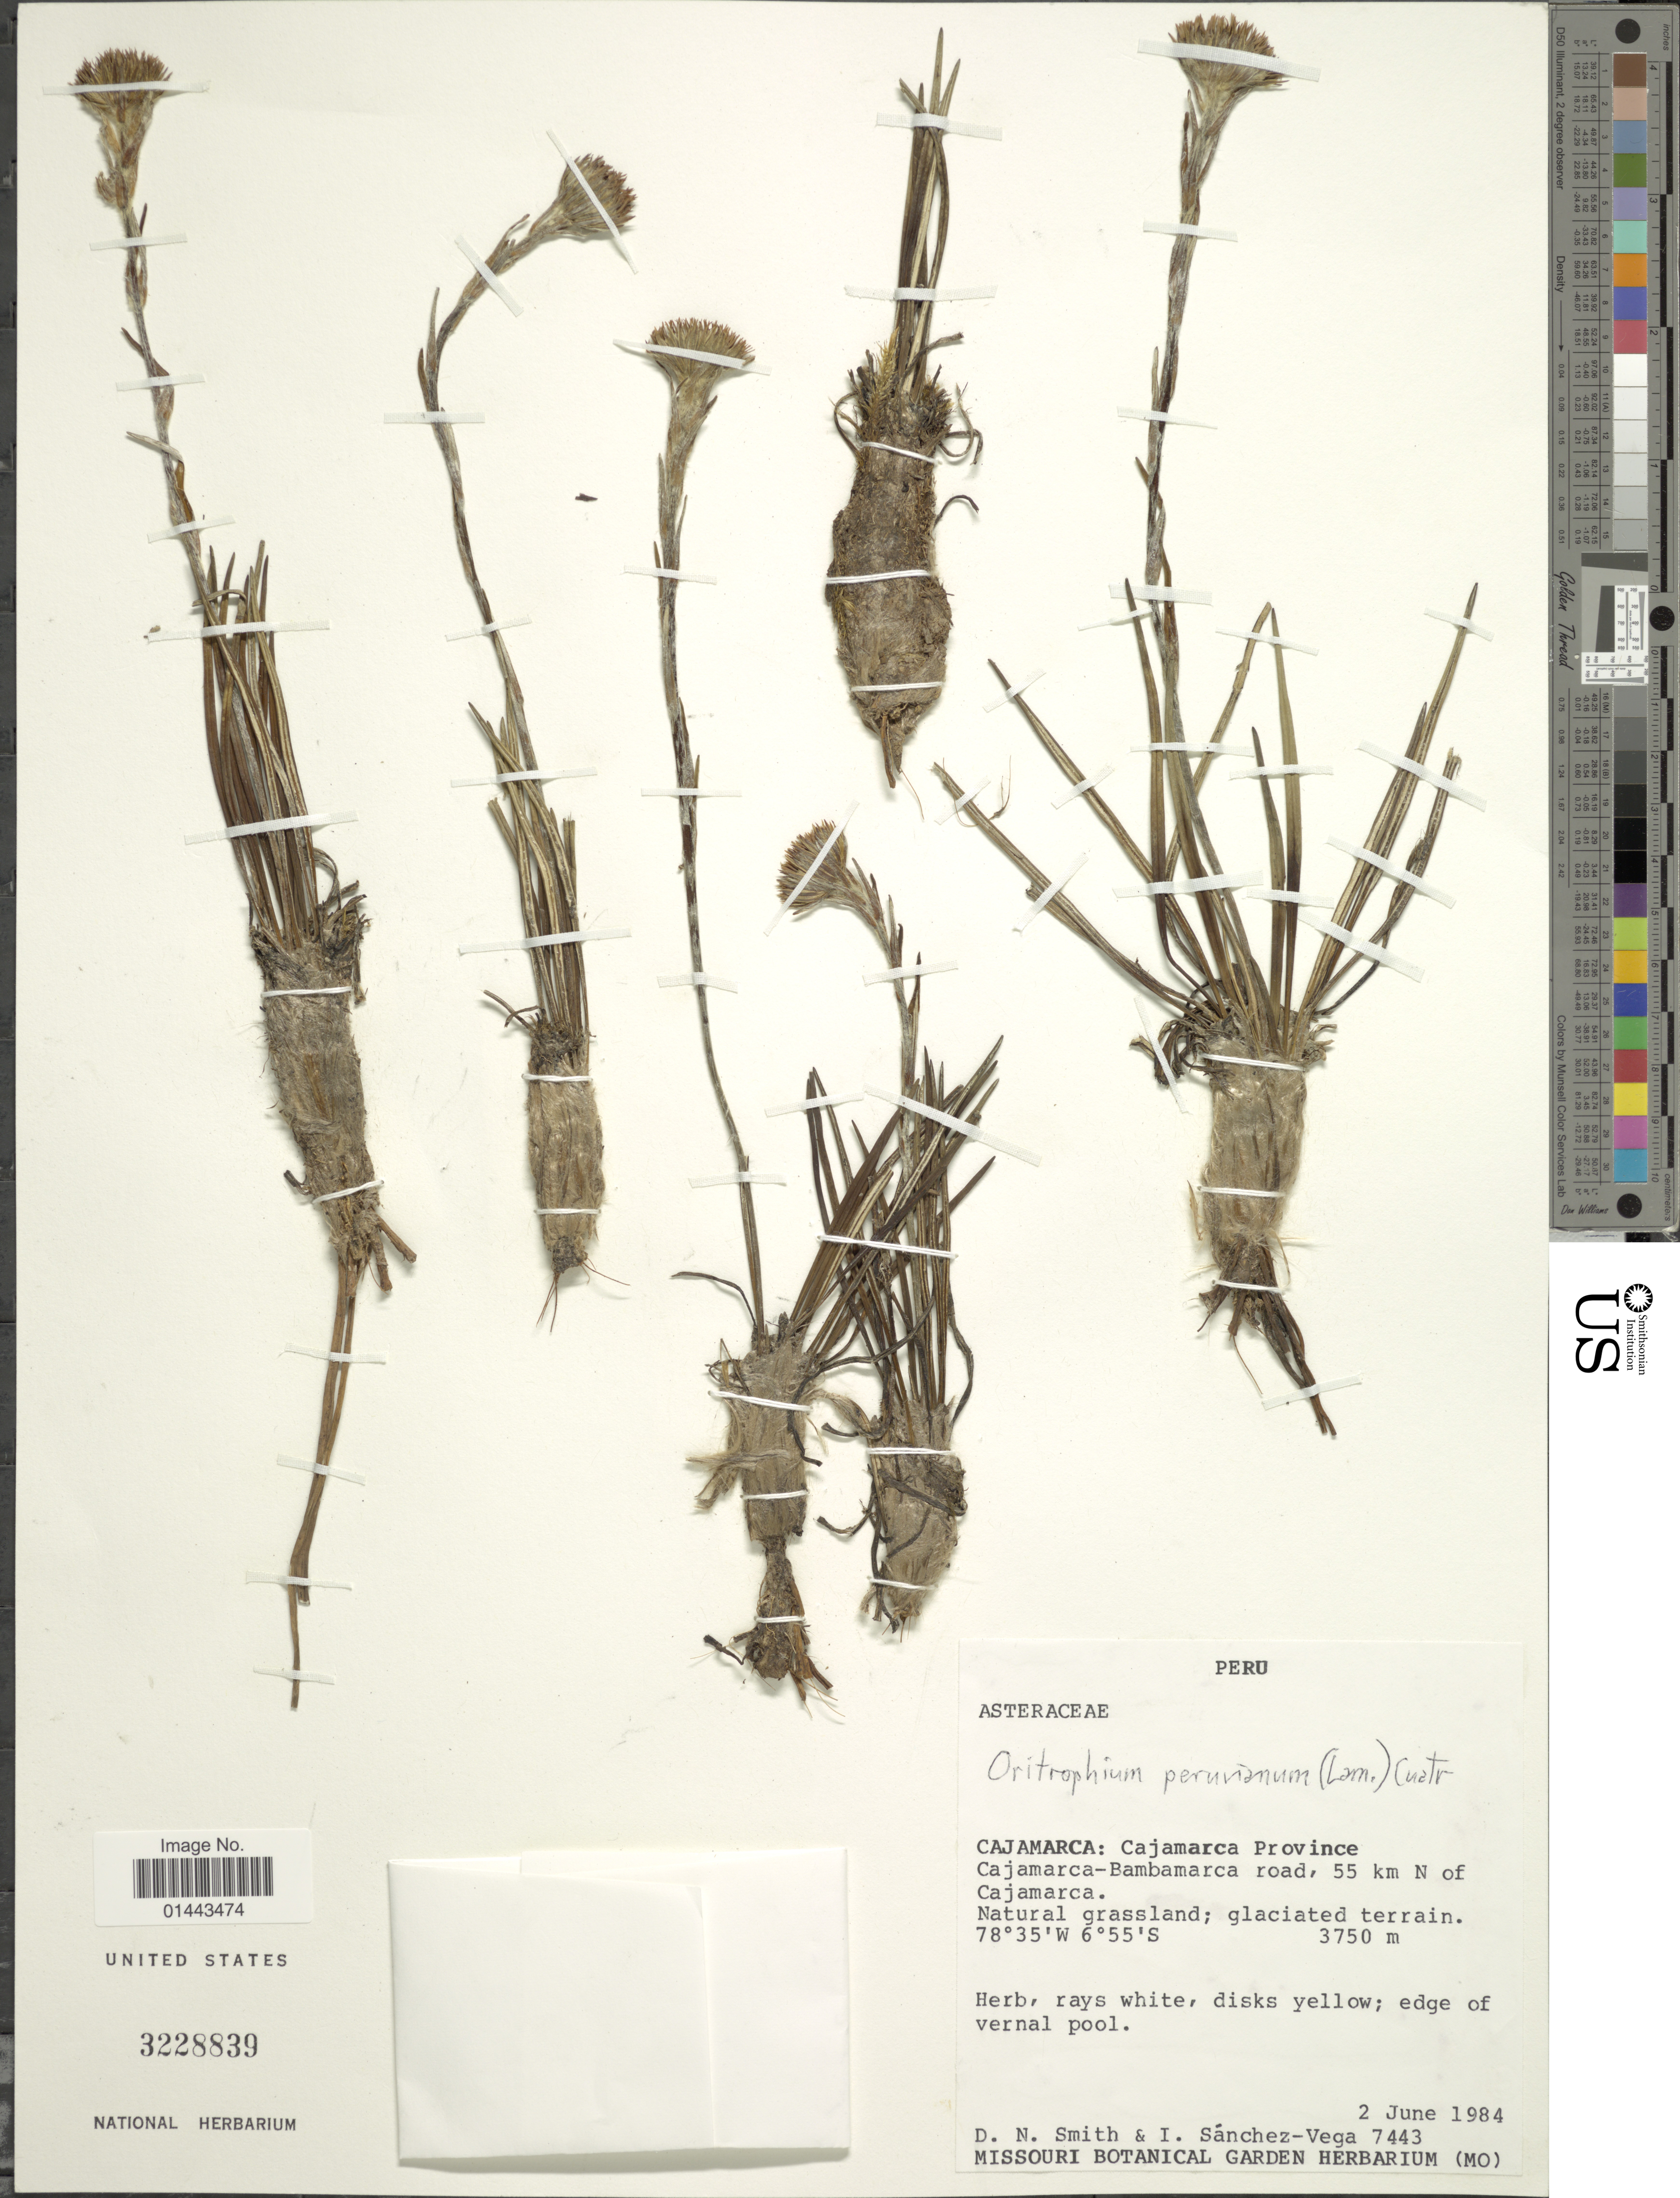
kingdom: Plantae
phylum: Tracheophyta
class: Magnoliopsida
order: Asterales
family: Asteraceae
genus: Oritrophium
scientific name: Oritrophium peruvianum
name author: (Lam.) Cuatrec.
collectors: D. Smith & I. Sánchez-Vega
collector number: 7443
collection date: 1984-06-02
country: Peru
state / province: Cajamarca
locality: Cajamarca Province, Cajamarca-Bambamarca road, 55 km N of Cajamarca.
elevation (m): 3750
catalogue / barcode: US 3228839